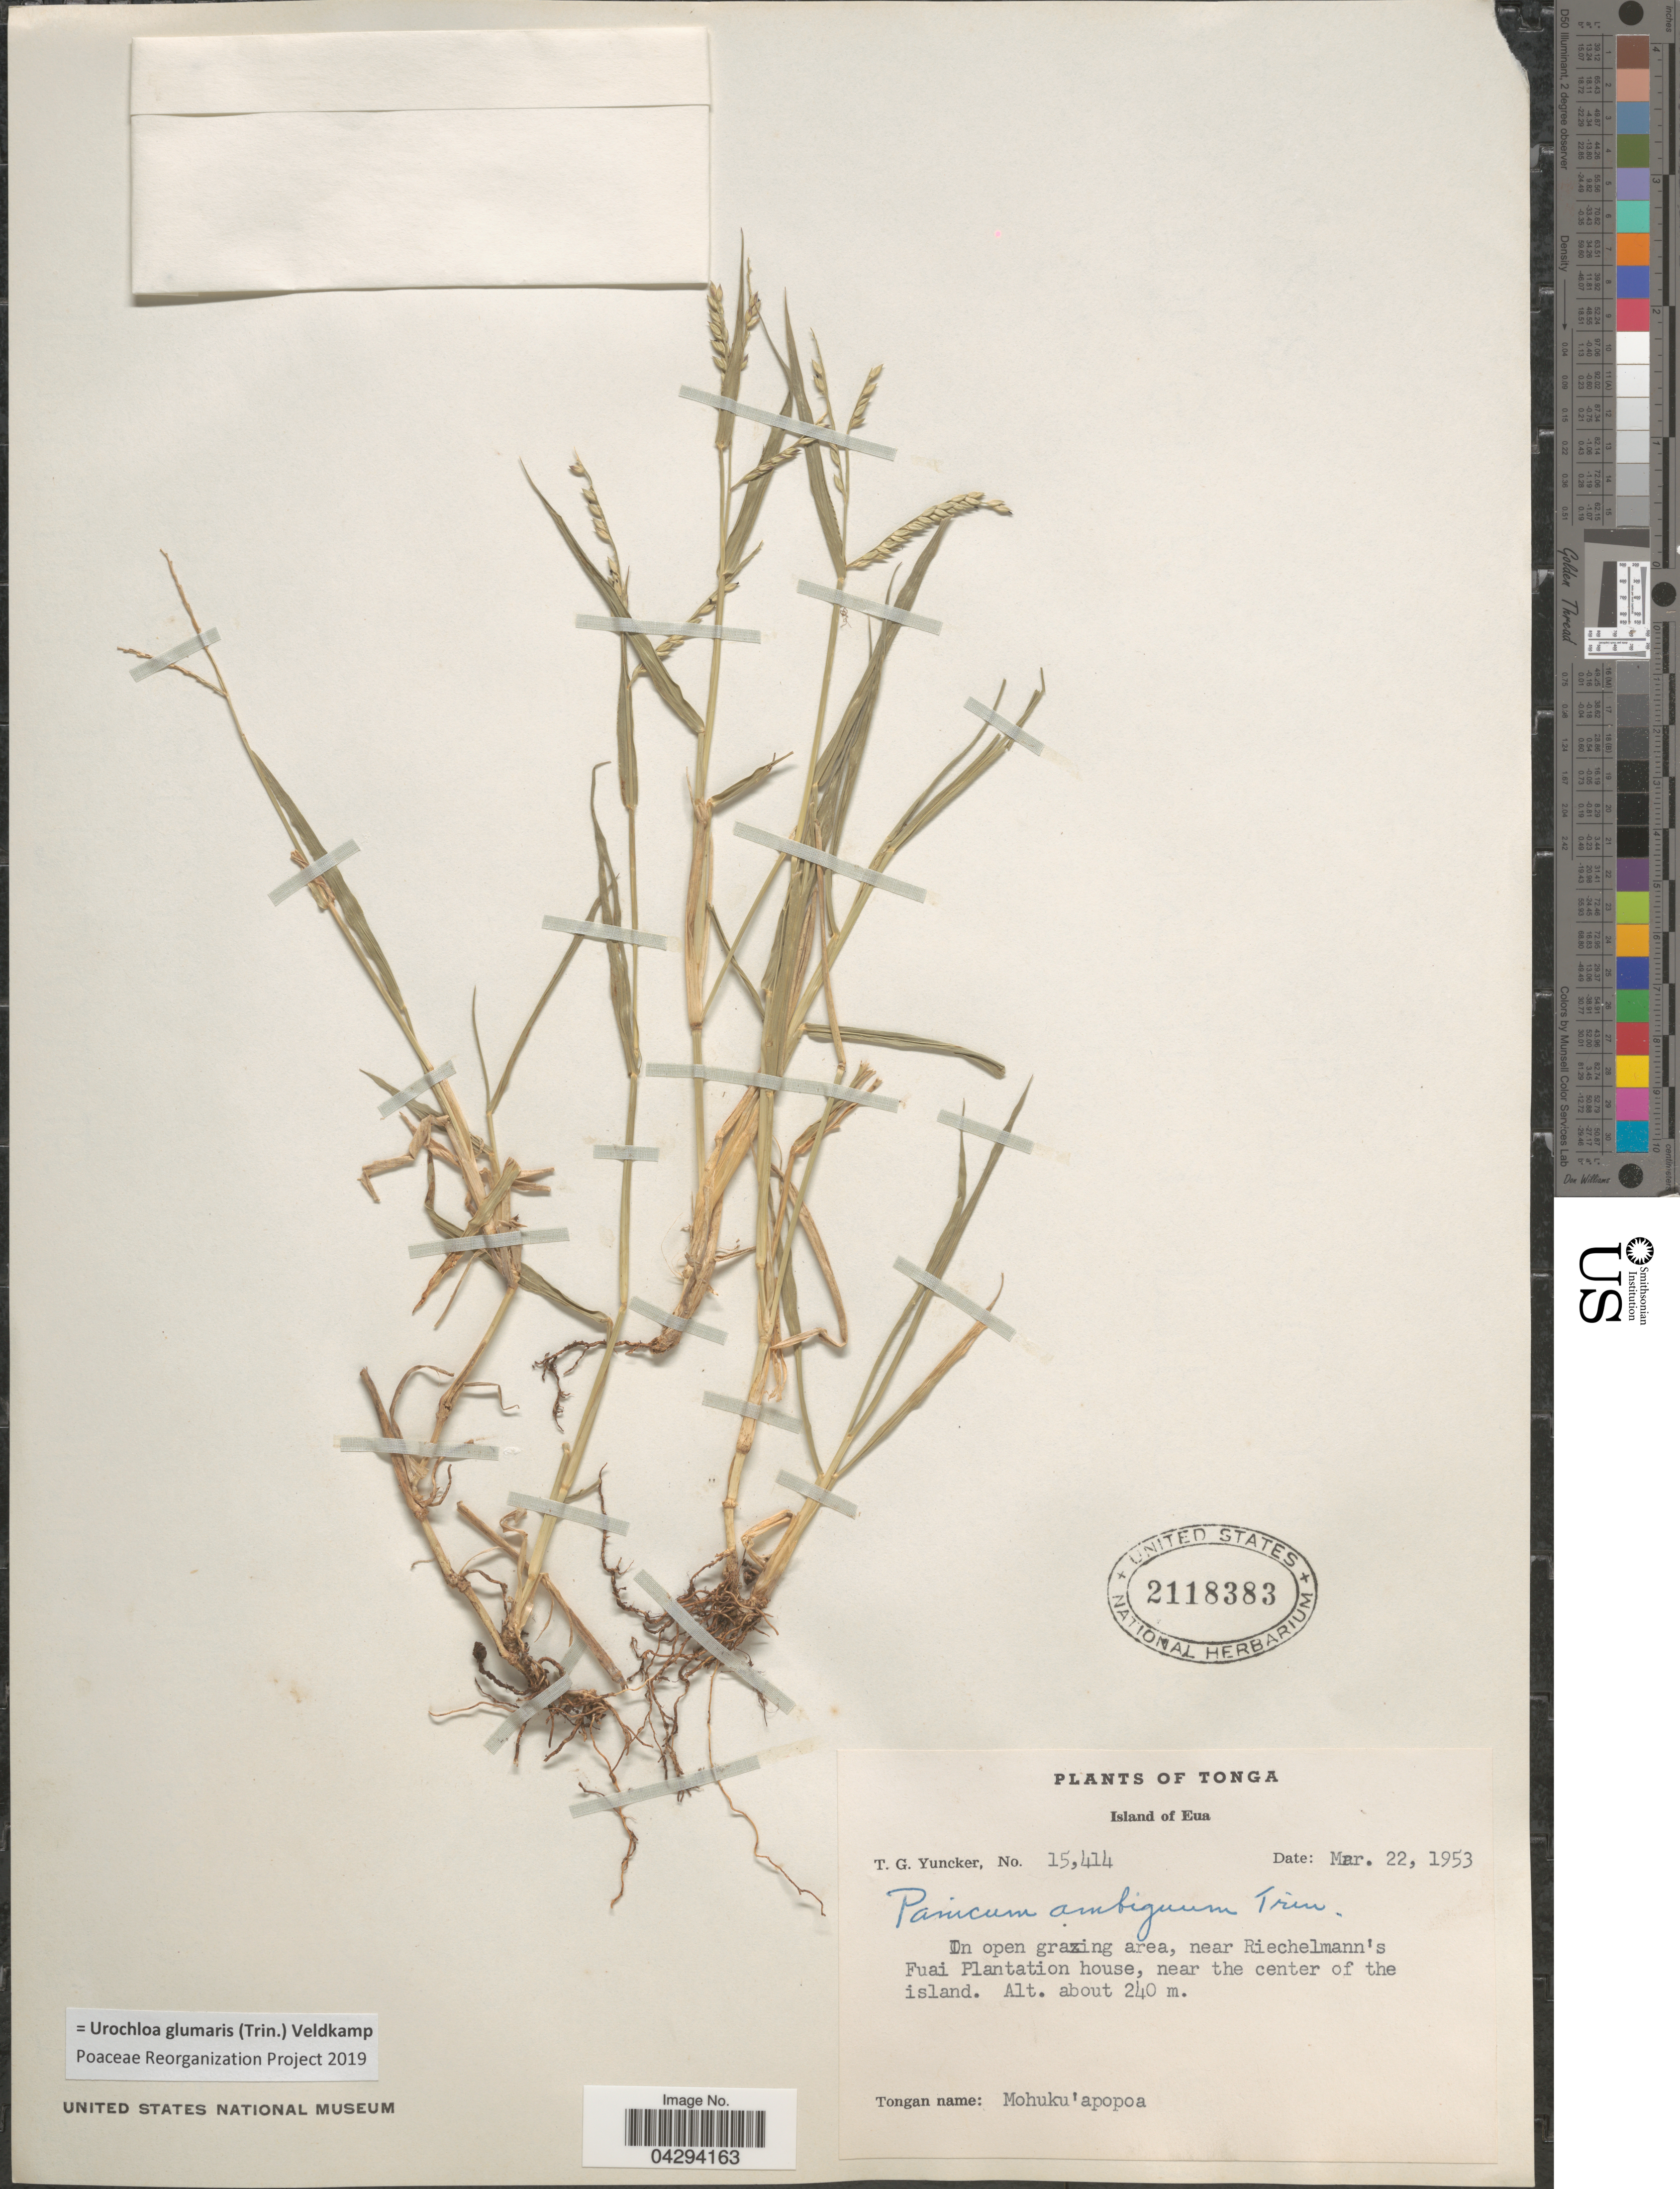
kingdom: Plantae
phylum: Tracheophyta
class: Liliopsida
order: Poales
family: Poaceae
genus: Urochloa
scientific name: Urochloa glumaris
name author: (Trin.) Veldkamp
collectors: T. G. Yuncker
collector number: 15414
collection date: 1953-03-22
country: Tonga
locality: Island of Eua. In open grazing area, near Riechelmann's Fuai Plantation house, near the center of the island.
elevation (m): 240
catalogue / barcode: US 2118383